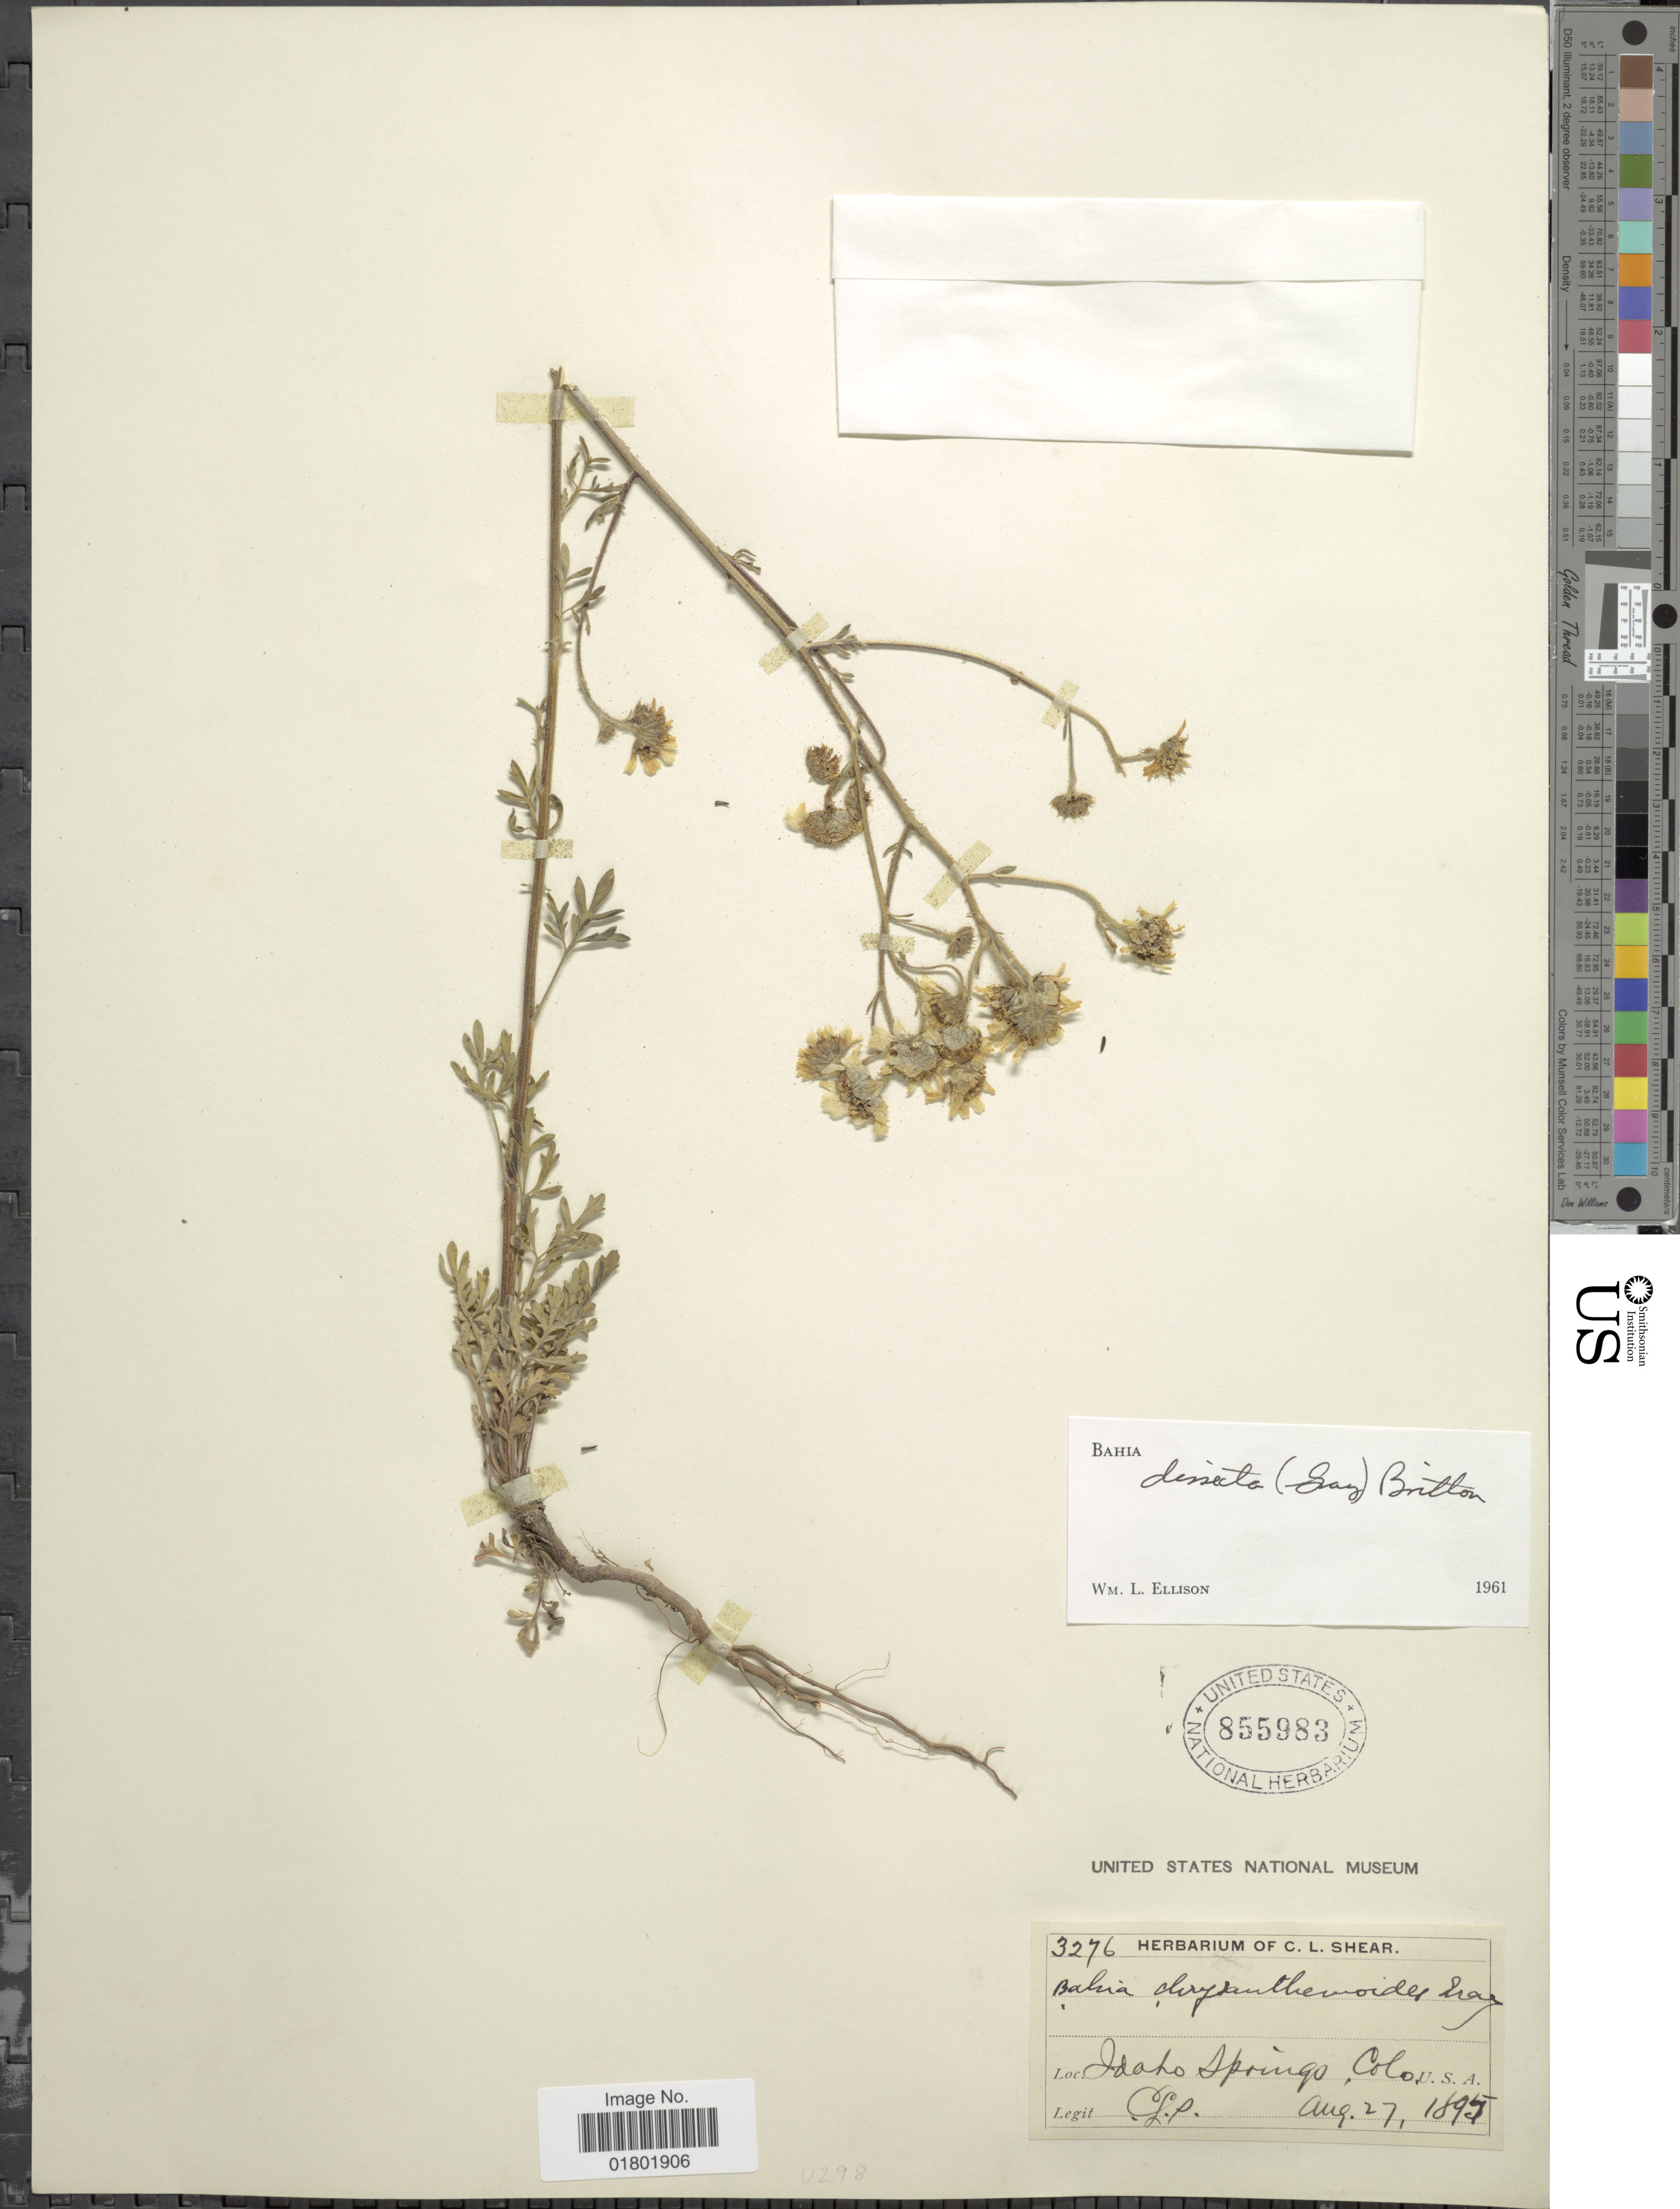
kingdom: Plantae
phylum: Tracheophyta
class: Magnoliopsida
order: Asterales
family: Asteraceae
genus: Bahia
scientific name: Bahia dissecta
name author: (A. Gray) Britton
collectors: C. L. Shear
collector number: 3276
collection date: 1895-08-27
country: United States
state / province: Colorado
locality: Idaho Springs, Colo.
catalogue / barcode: US 855983